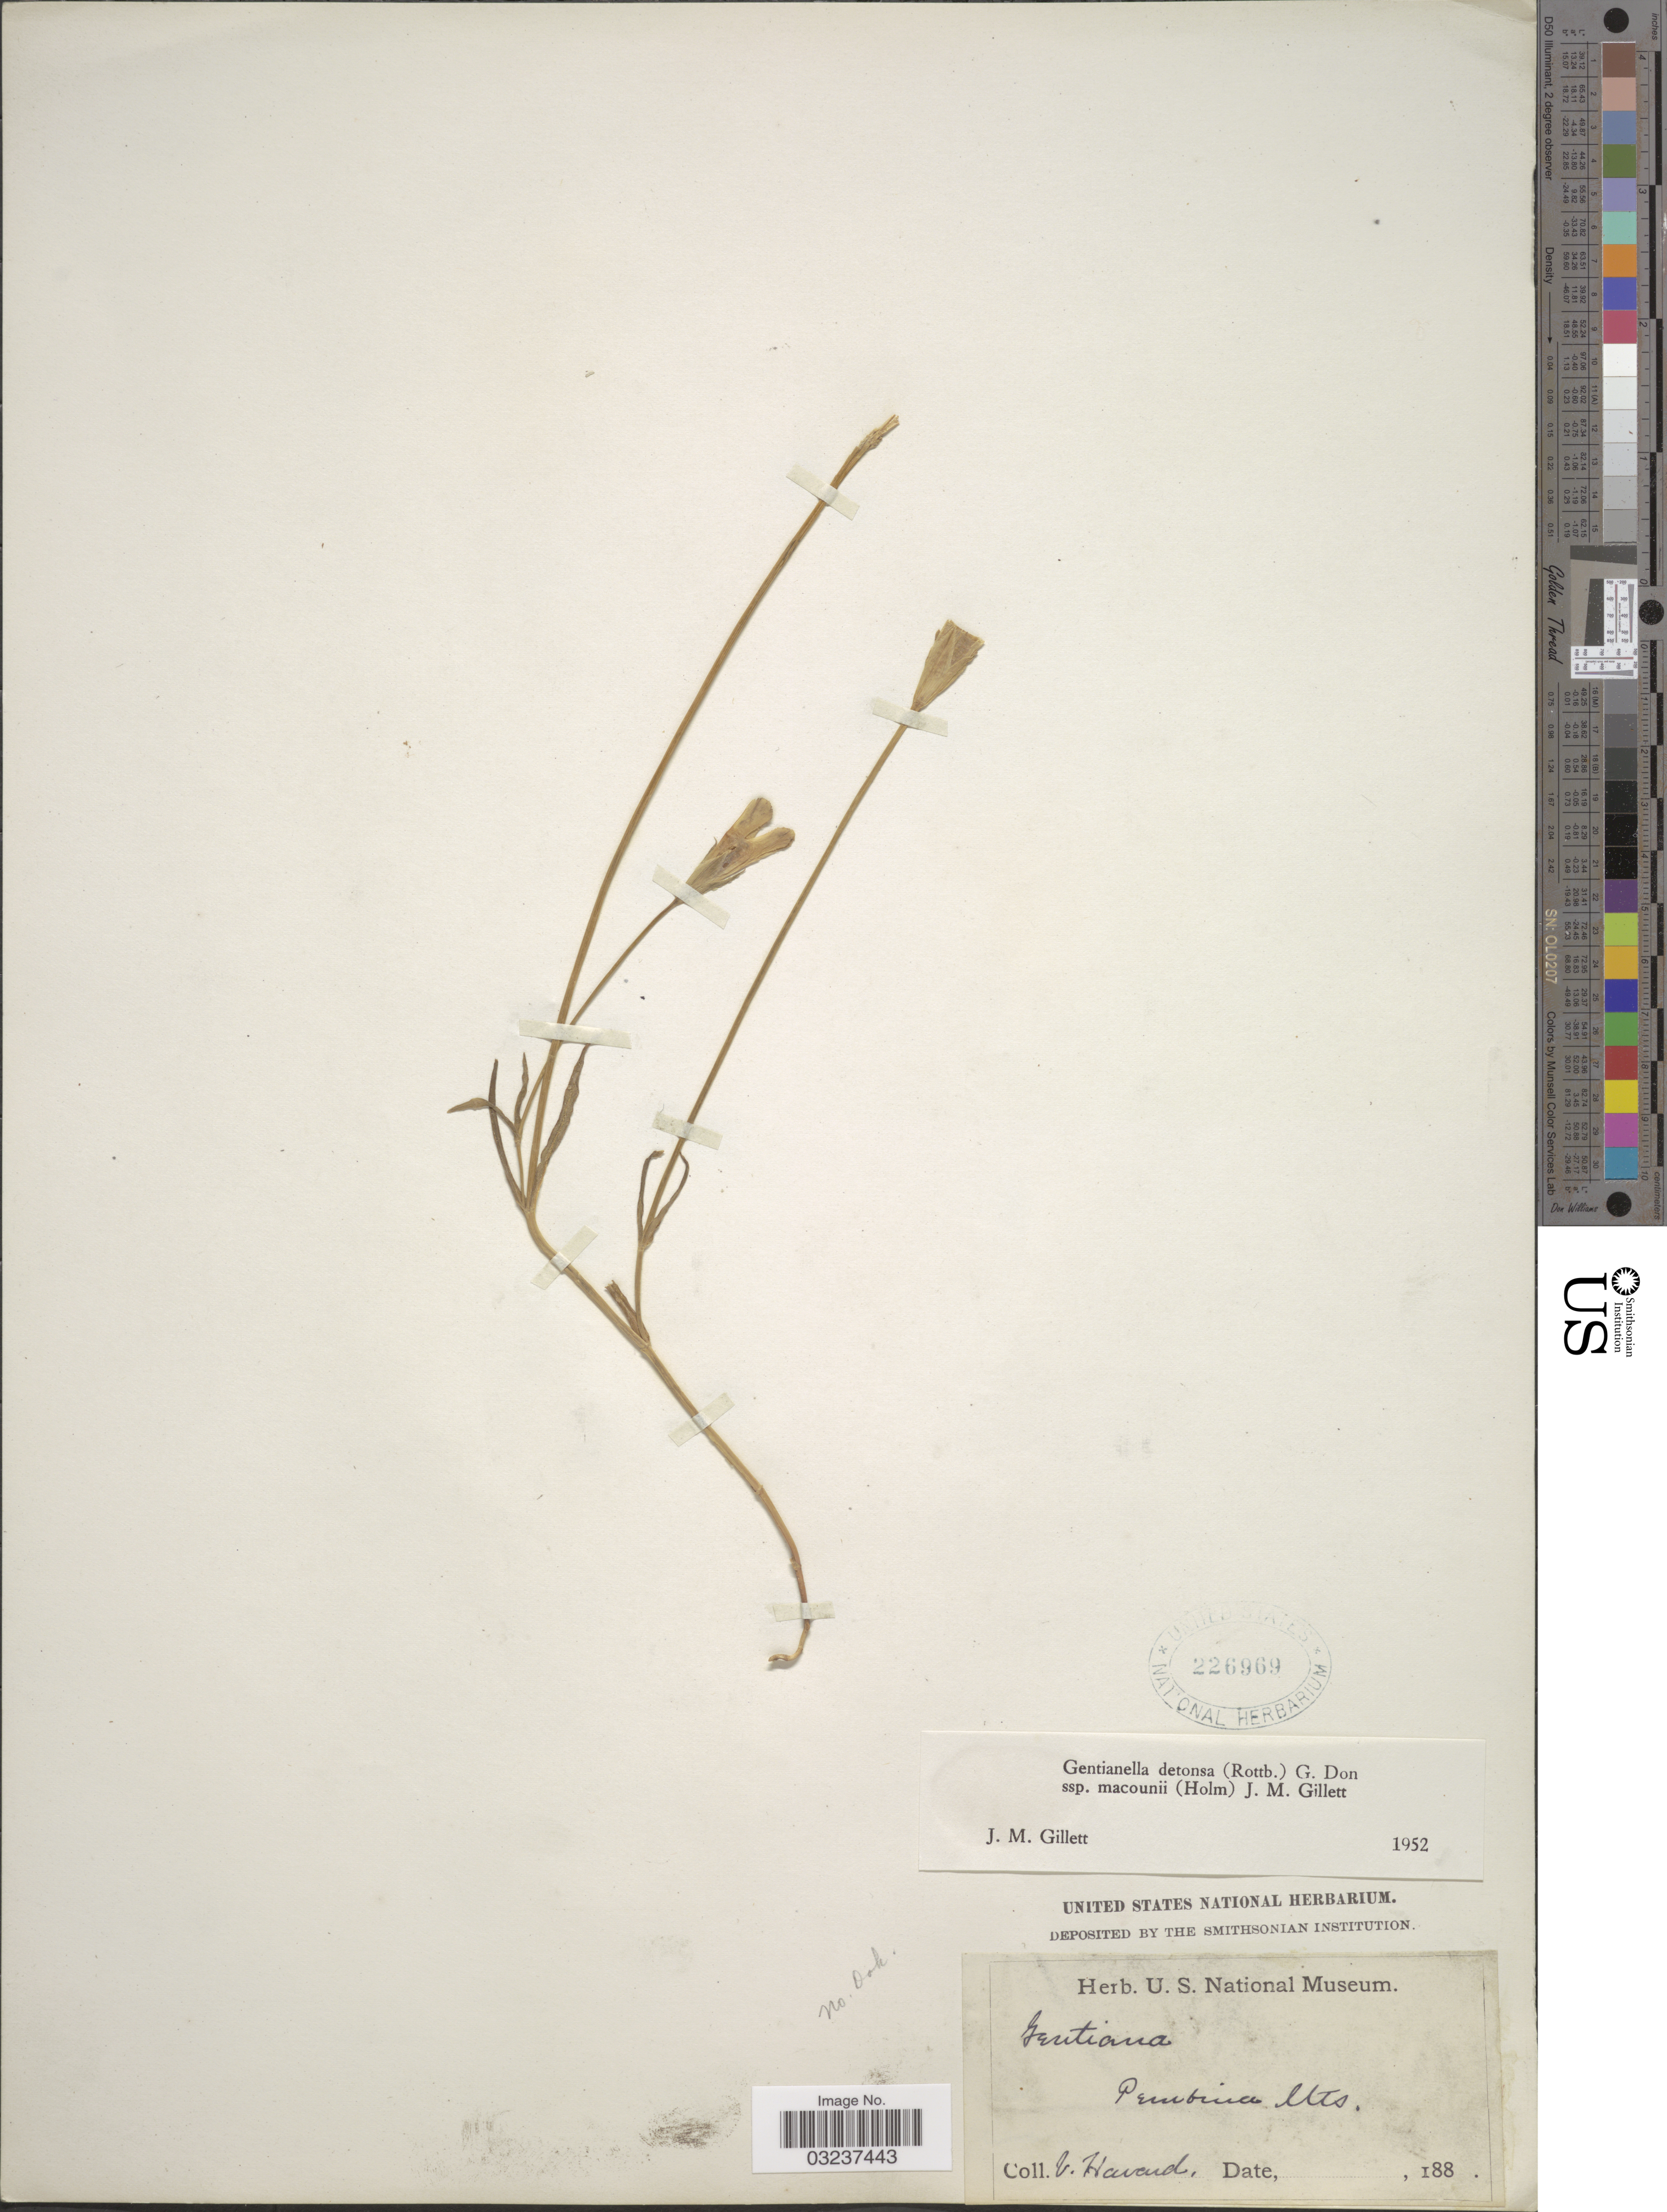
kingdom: Plantae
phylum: Tracheophyta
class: Magnoliopsida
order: Gentianales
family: Gentianaceae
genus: Gentianella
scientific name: Gentianella crinita subsp. macounii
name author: (Holm) J.M. Gillett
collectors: V. Havard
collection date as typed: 188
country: United States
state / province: North Dakota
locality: Pembina Mts.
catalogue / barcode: US 226969